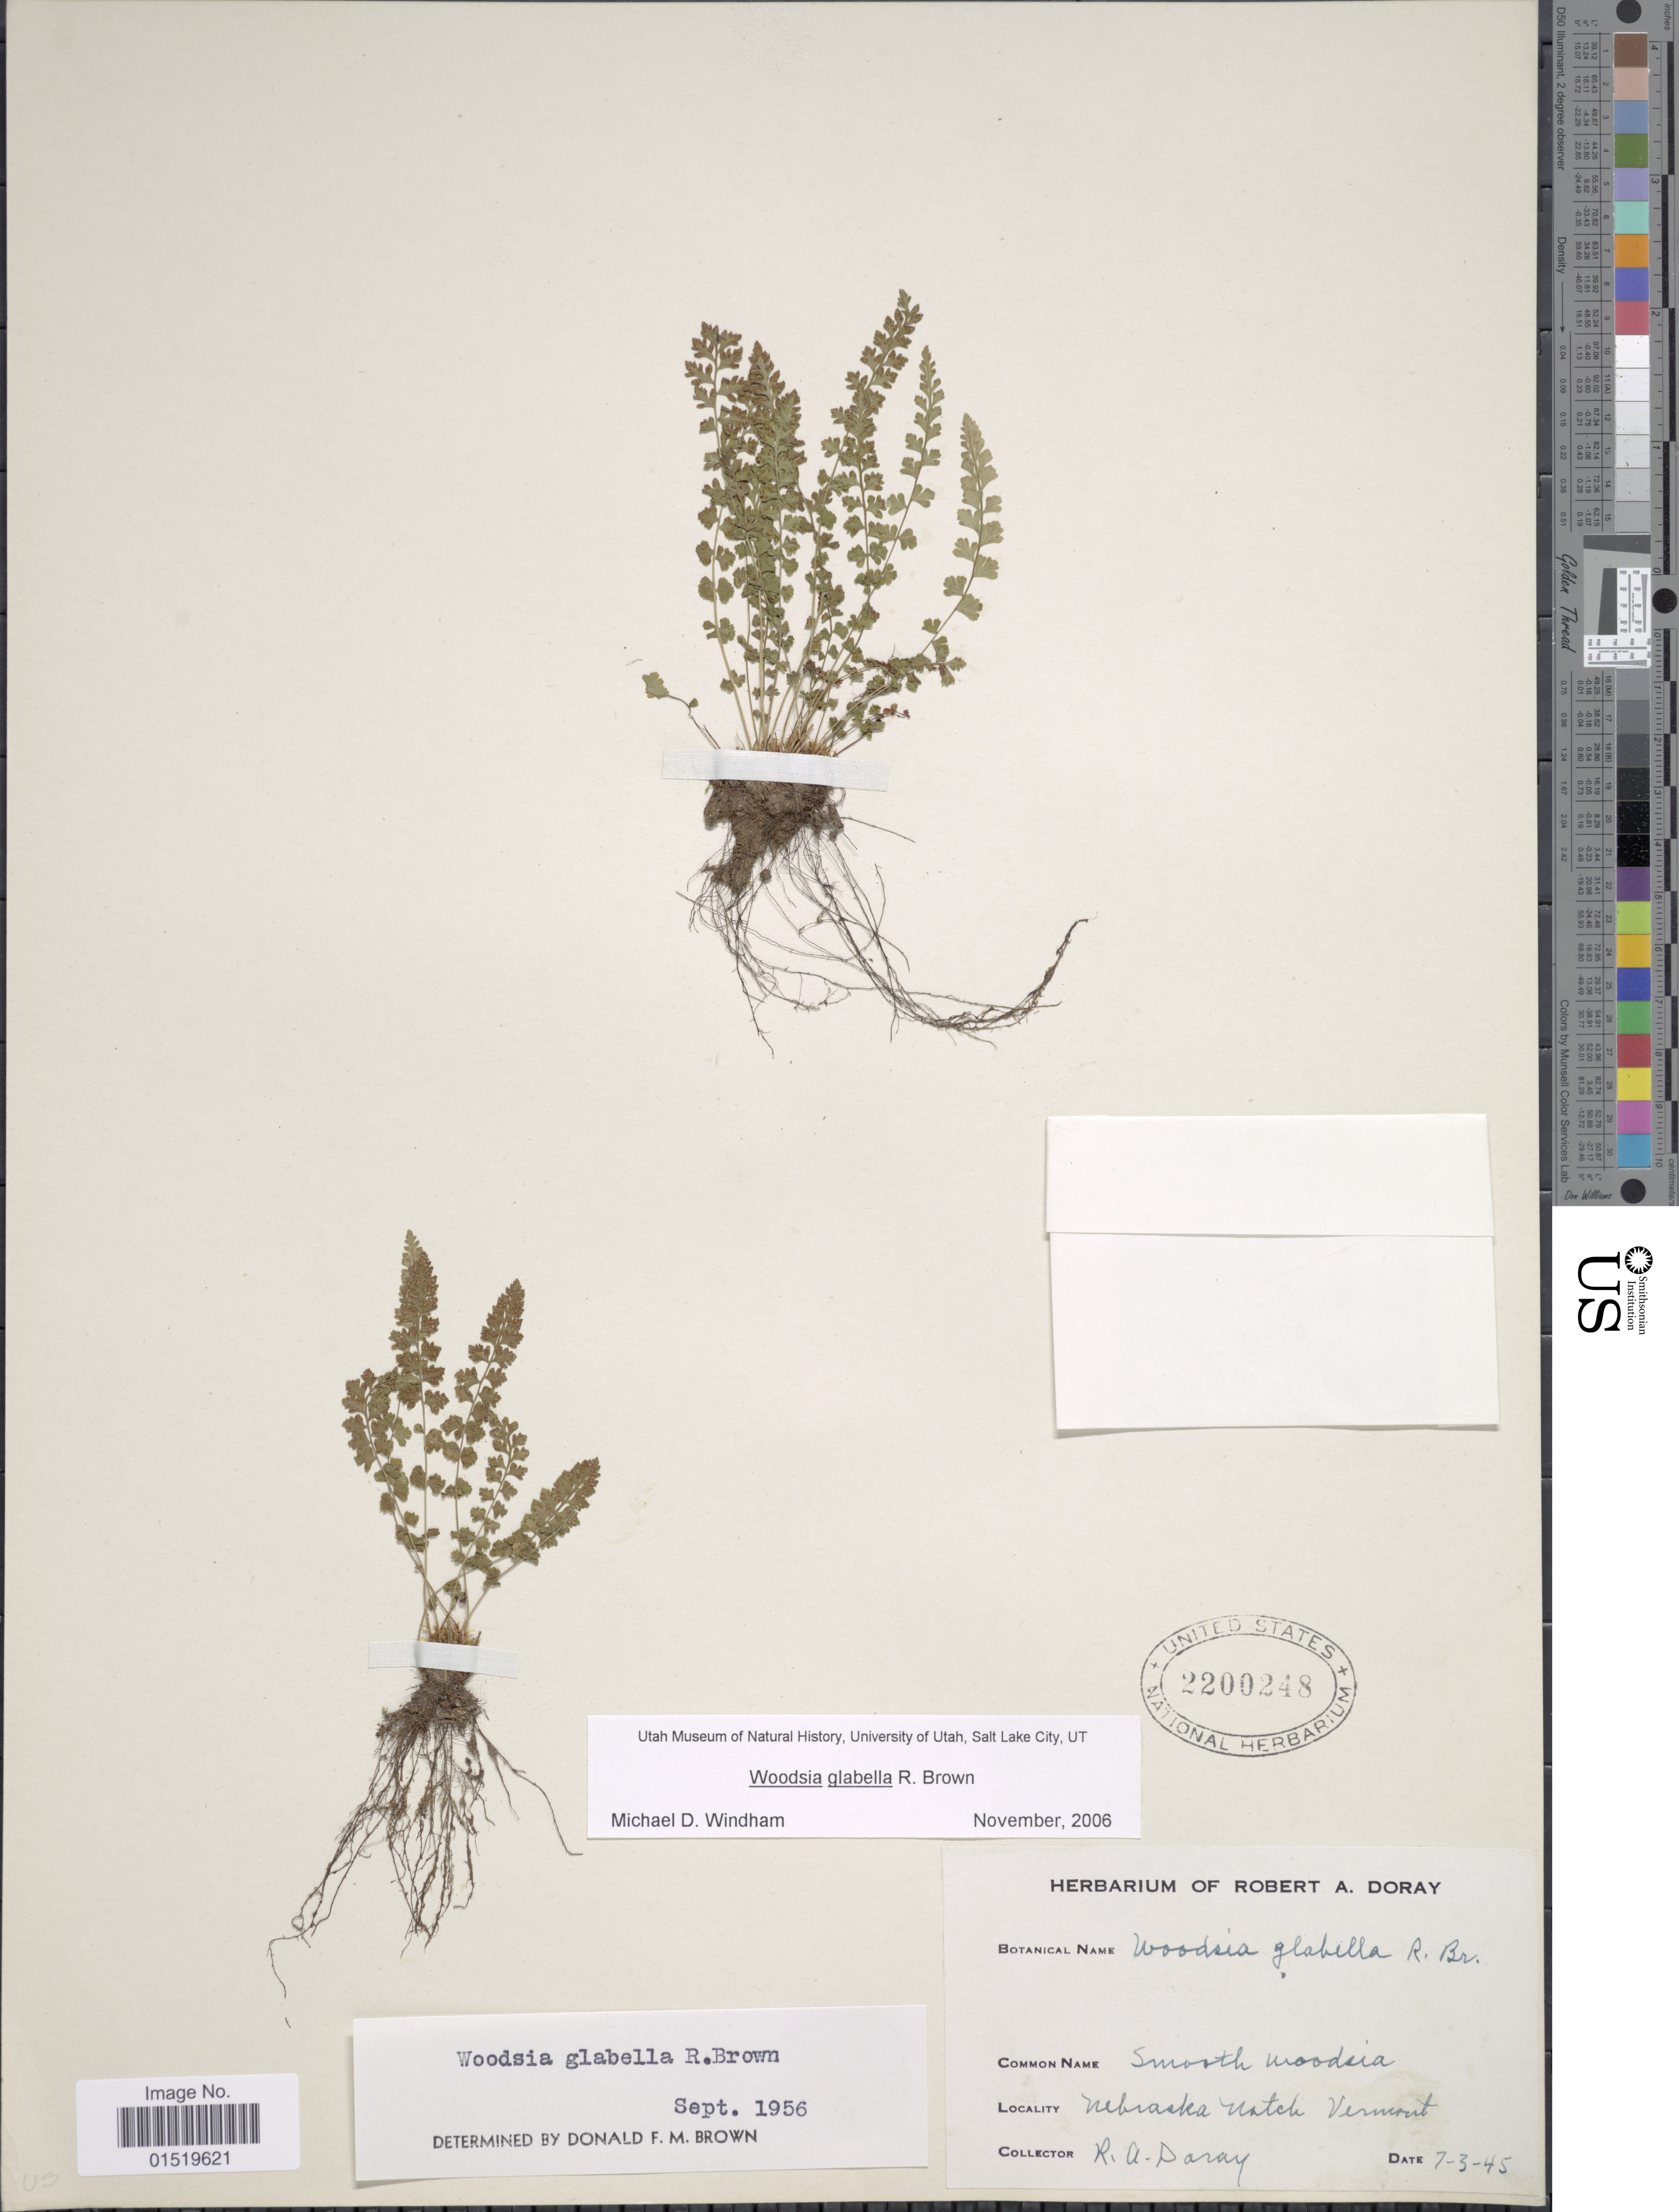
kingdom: Plantae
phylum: Tracheophyta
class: Polypodiopsida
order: Polypodiales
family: Woodsiaceae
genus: Woodsia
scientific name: Woodsia glabella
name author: R. Br.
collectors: R. Doray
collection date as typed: Transcribed d/m/y: 7/3/45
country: United States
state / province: Vermont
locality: Nebraska Match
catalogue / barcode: US 2200248